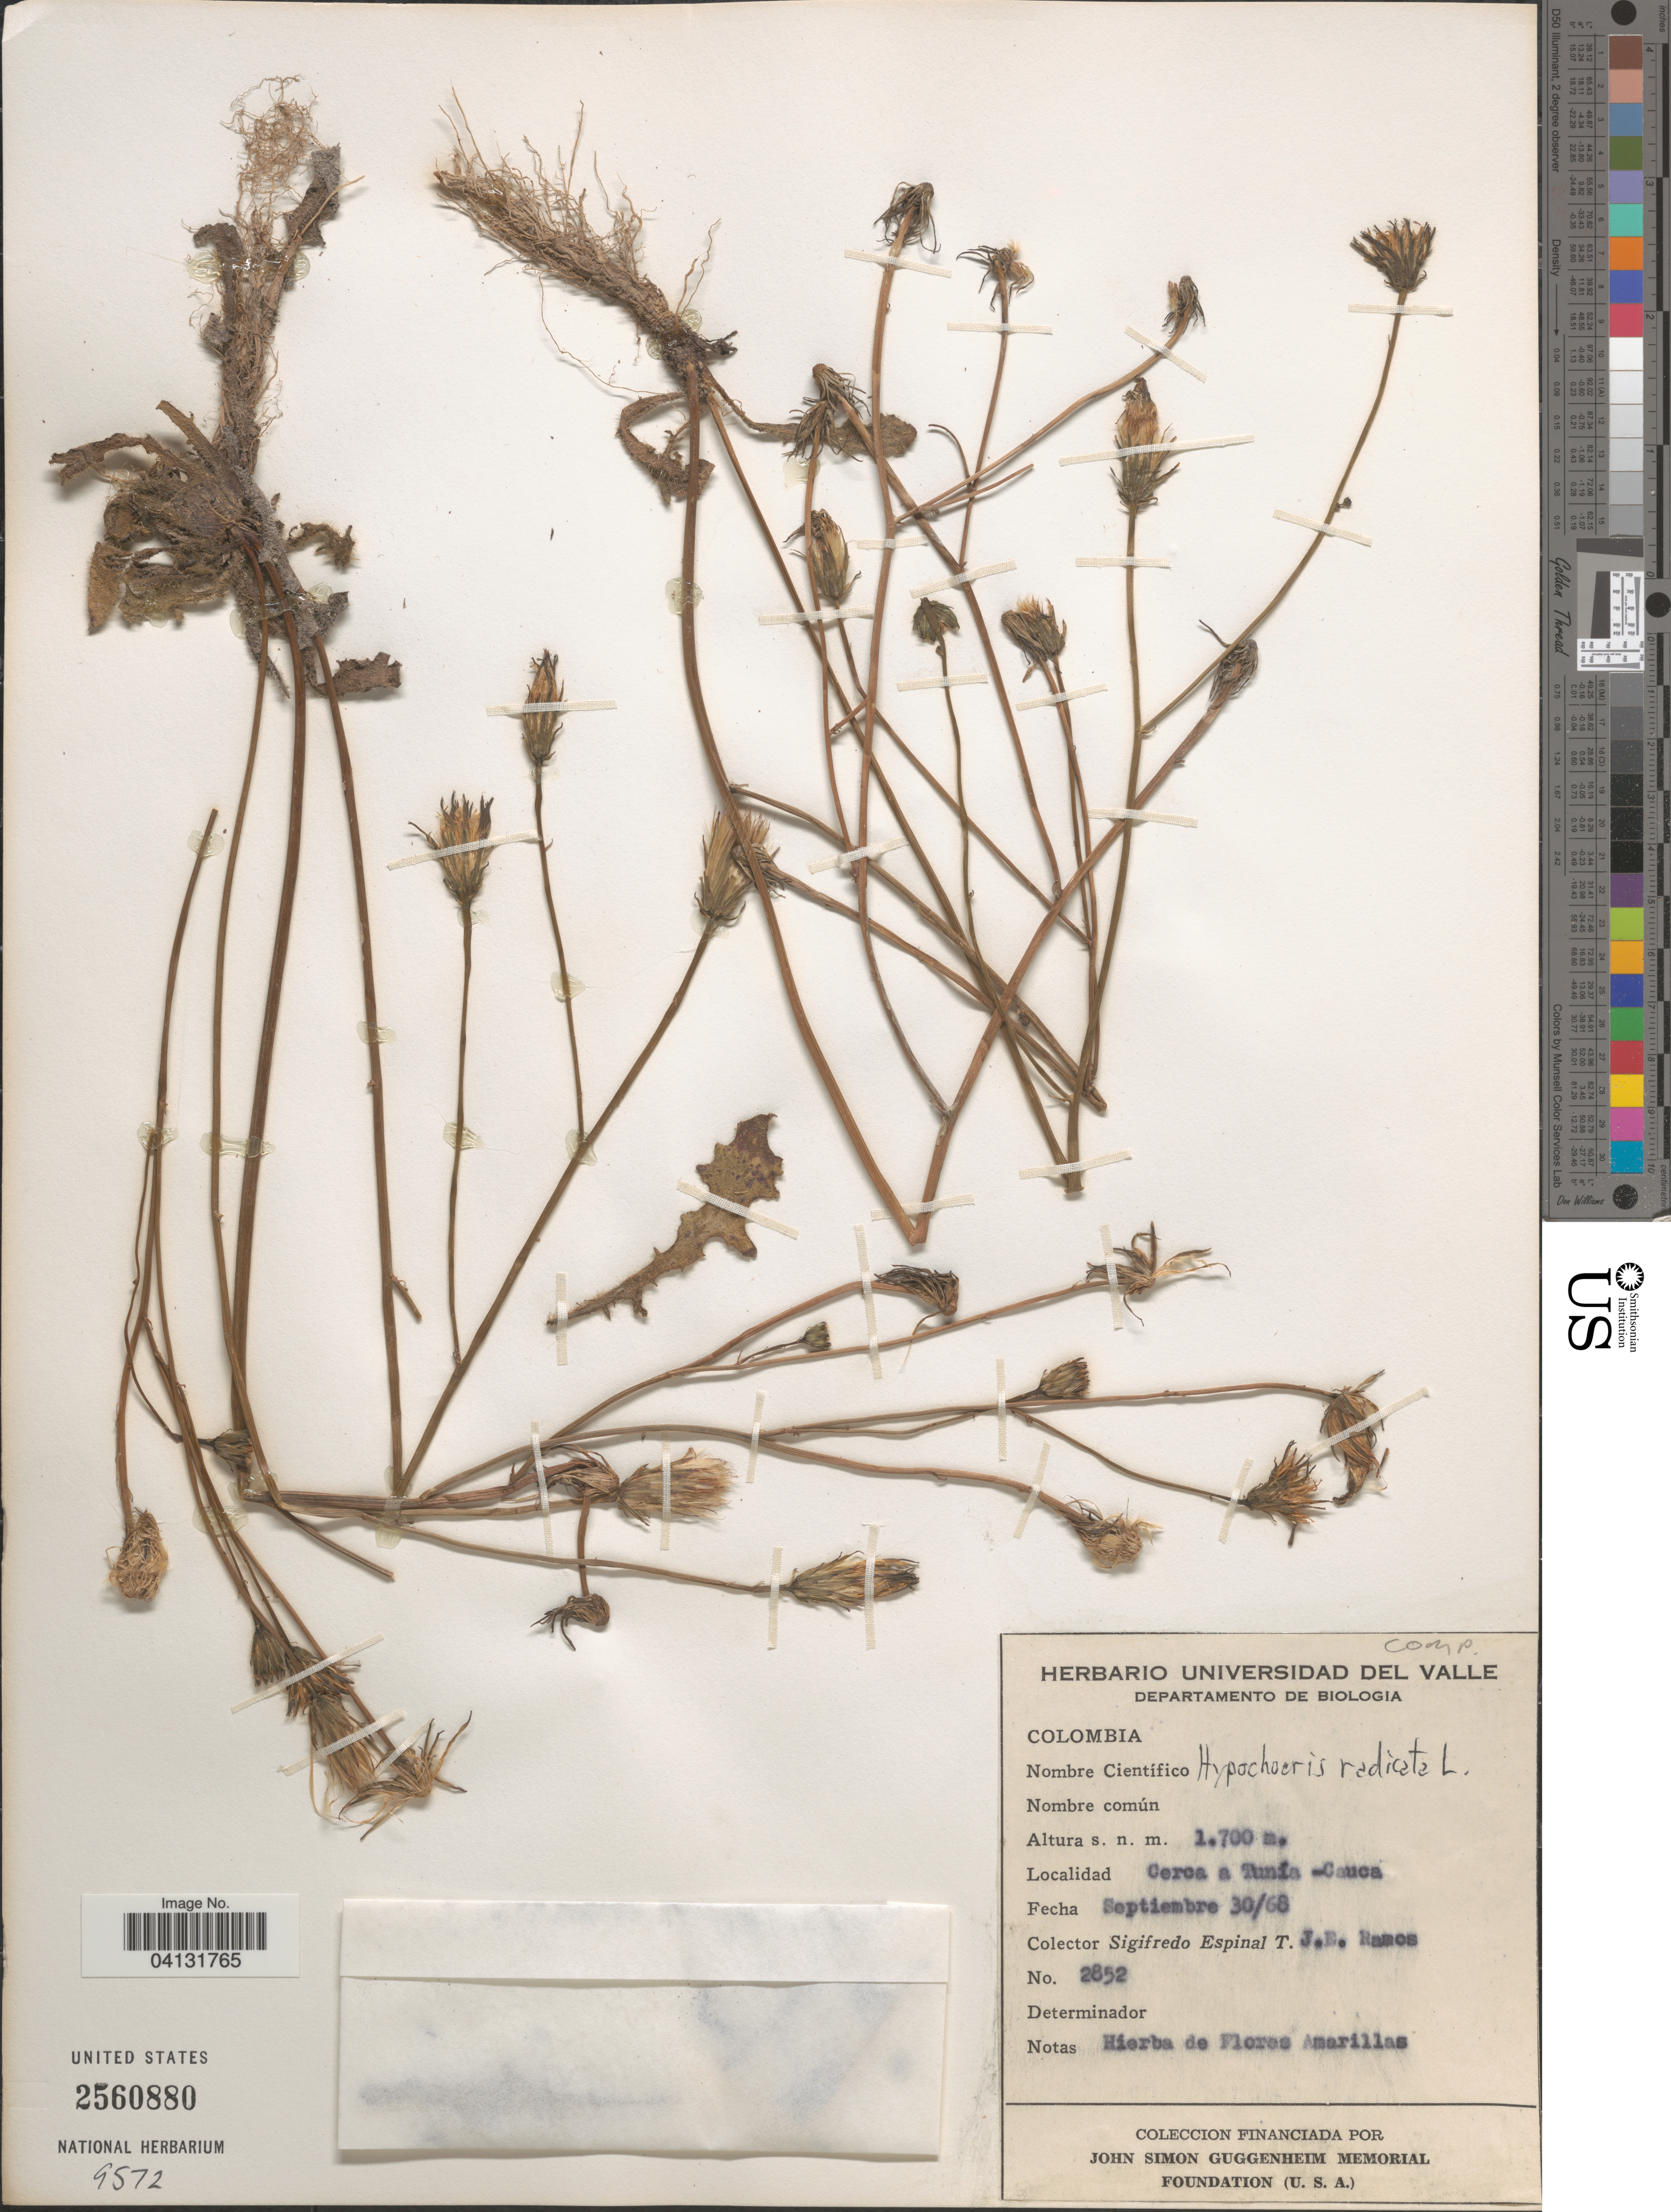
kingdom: Plantae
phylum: Tracheophyta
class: Magnoliopsida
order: Asterales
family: Asteraceae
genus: Hypochaeris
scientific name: Hypochaeris radicata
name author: L.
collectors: S. Espinal & J. E. Ramos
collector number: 2852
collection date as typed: Transcribed d/m/y: 30/9/68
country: Colombia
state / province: Cauca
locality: Cerca a Tunía.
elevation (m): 1700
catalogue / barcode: US 2560880